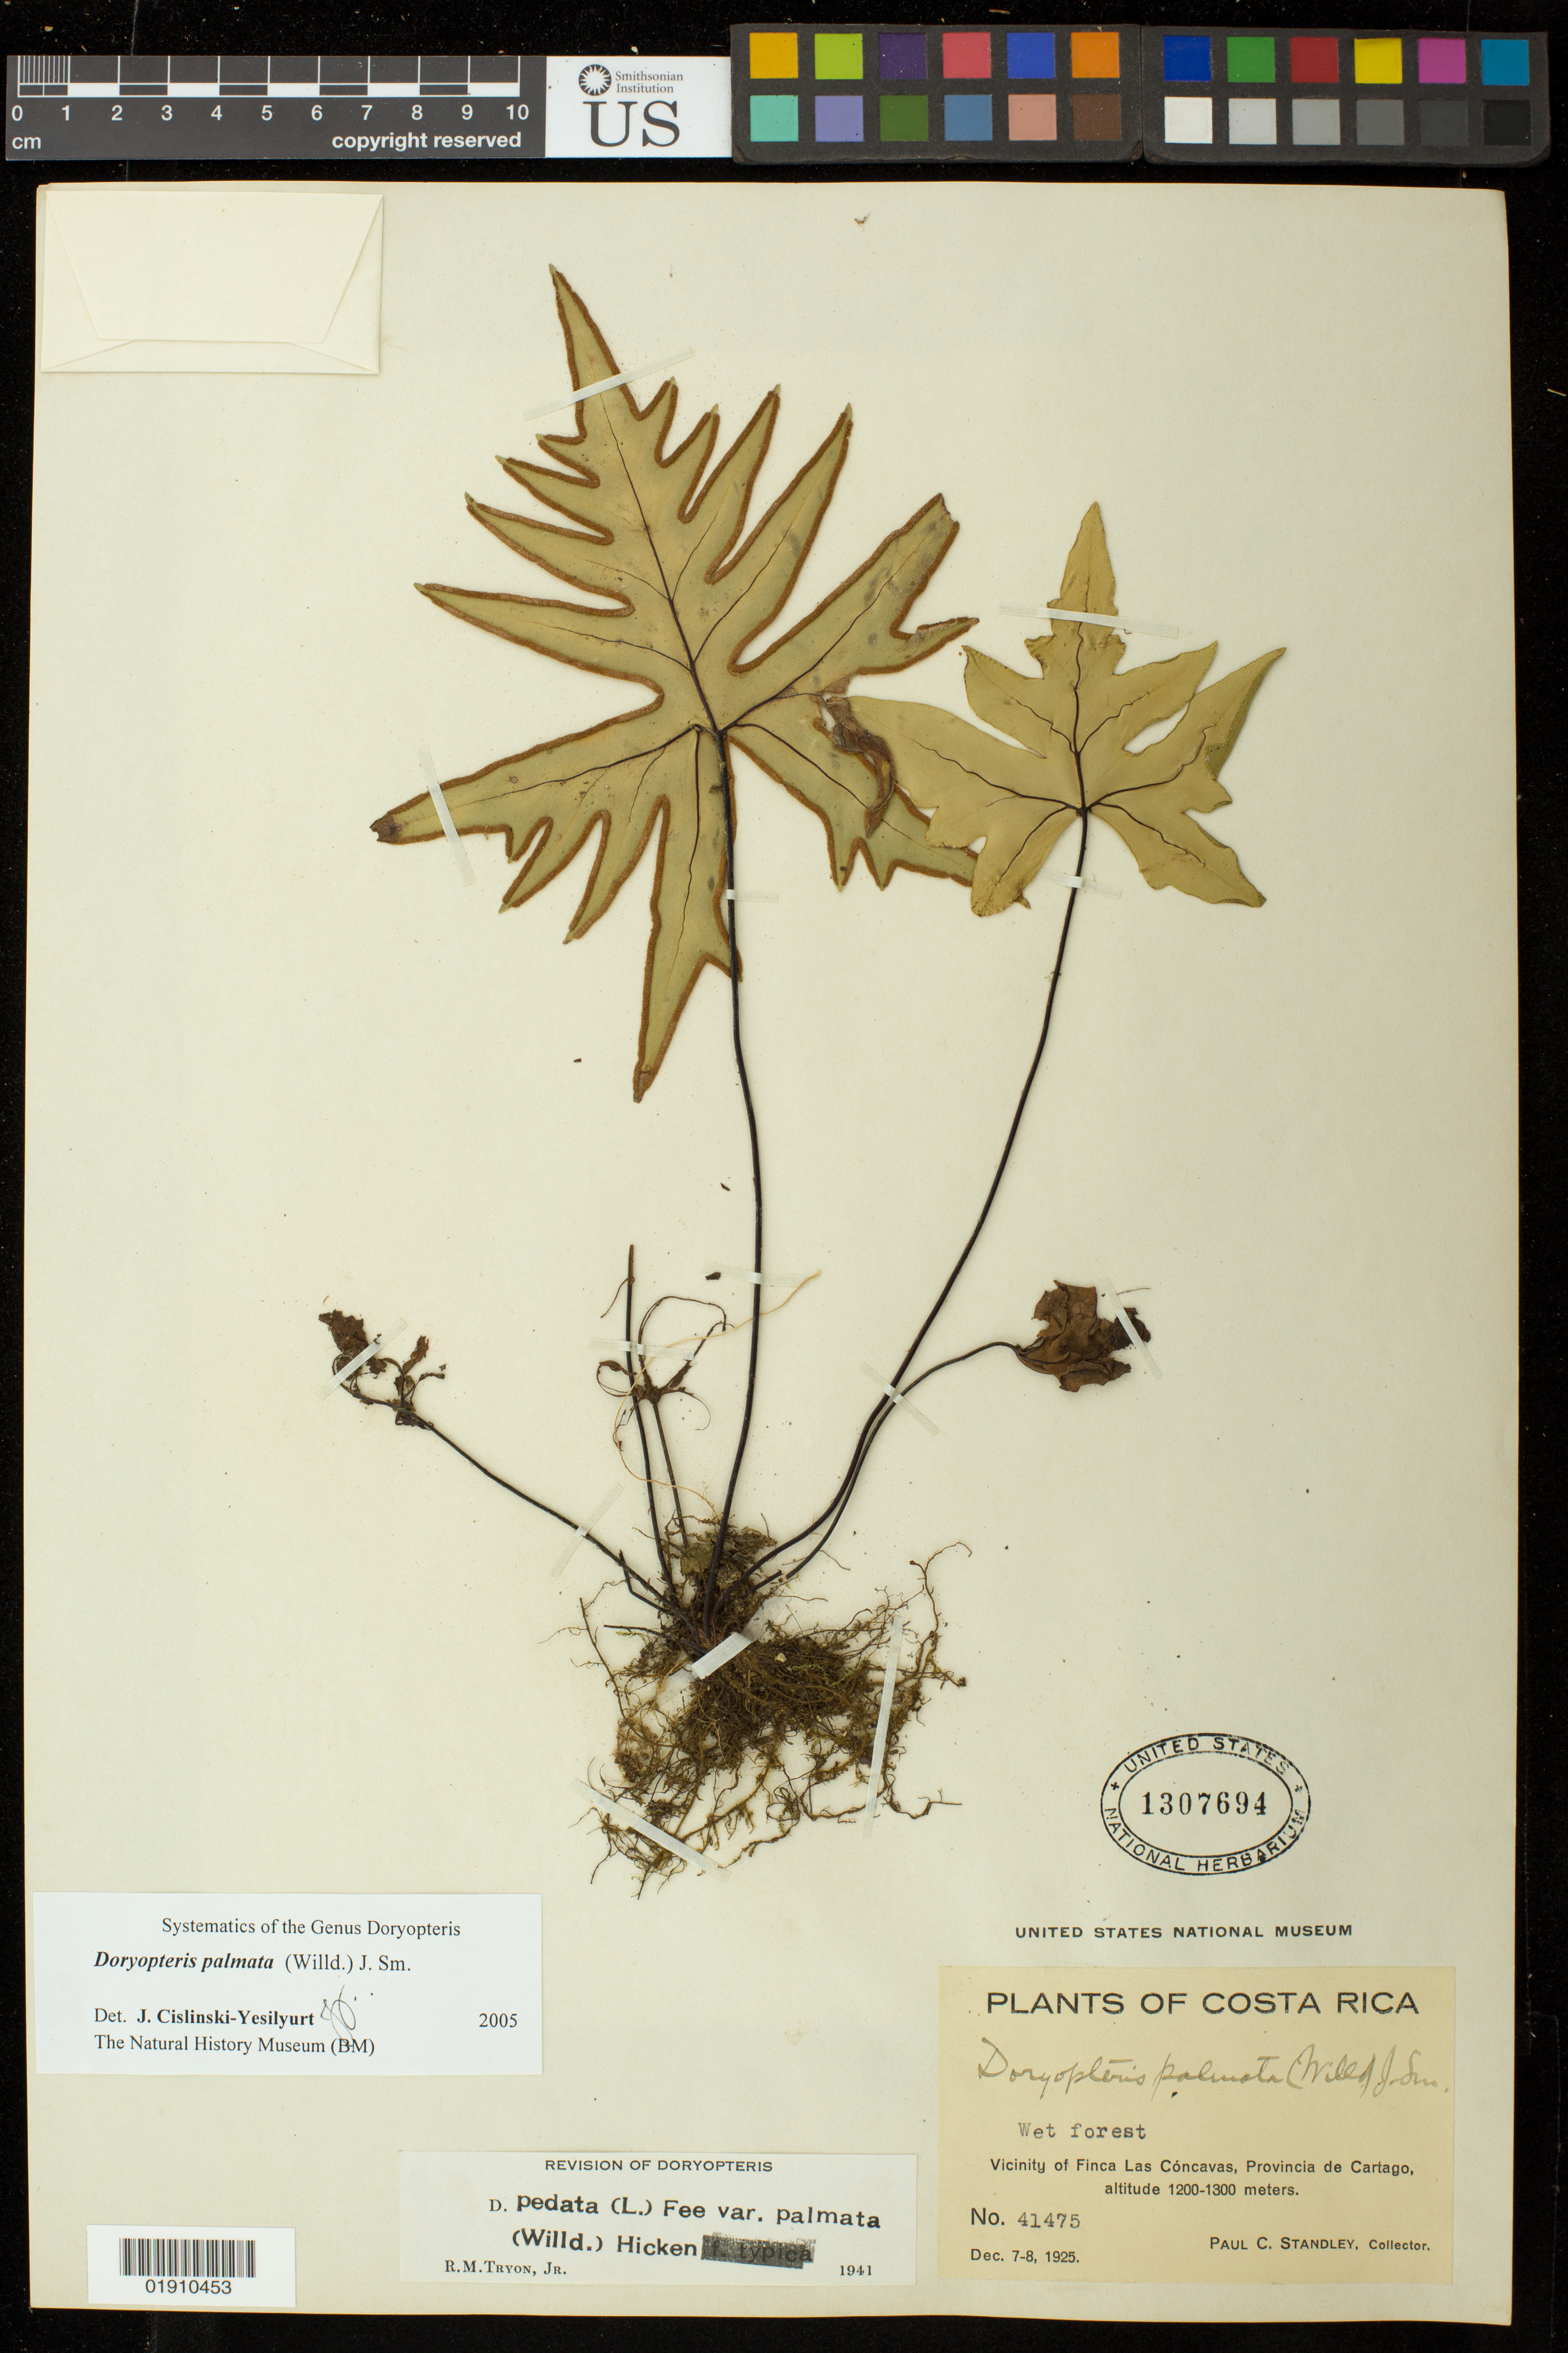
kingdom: Plantae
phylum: Tracheophyta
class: Polypodiopsida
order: Polypodiales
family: Pteridaceae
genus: Doryopteris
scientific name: Doryopteris palmata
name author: (Willd.) J. Sm.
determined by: Cislinski-Yesilyurt, J.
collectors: P. C. Standley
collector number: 41475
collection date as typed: Dec. 7-8, 1925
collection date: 1925-12-07/1925-12-08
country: Costa Rica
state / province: Cartago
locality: Vicinity of Finca Las Concavas, Provincia de Cartago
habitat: wet forest.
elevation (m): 1200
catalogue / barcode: US 1307694